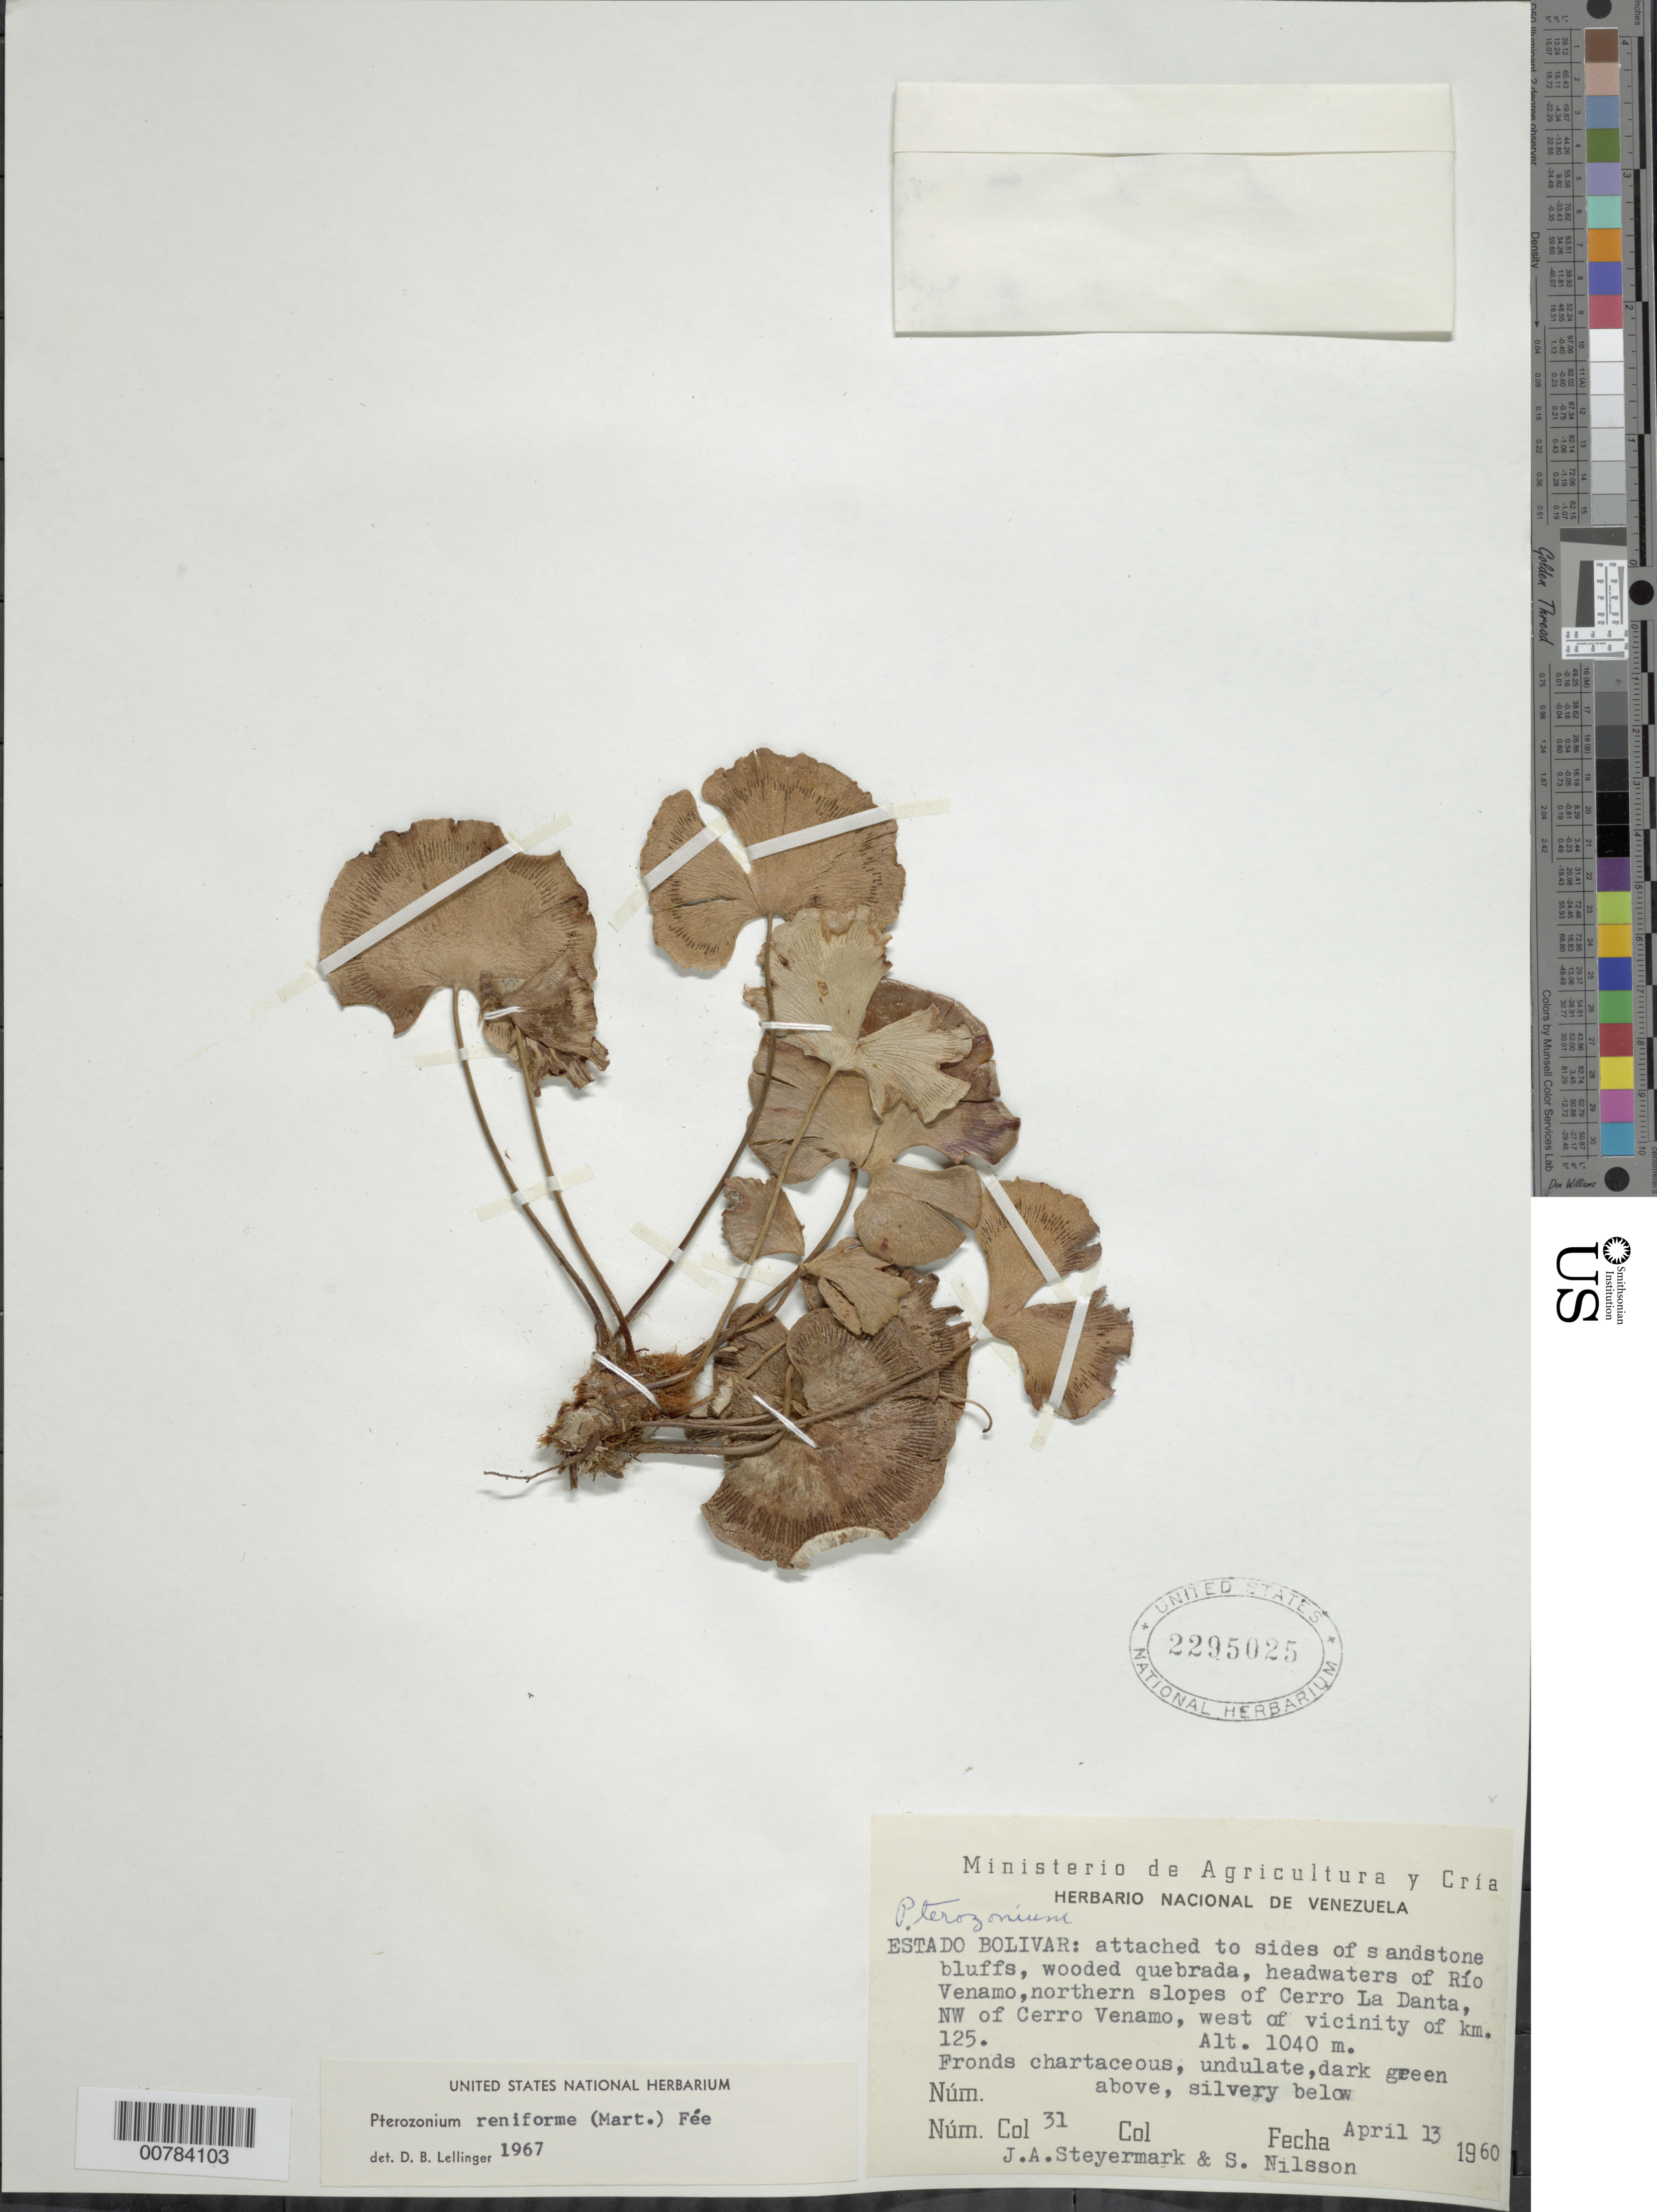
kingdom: Plantae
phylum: Tracheophyta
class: Polypodiopsida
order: Polypodiales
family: Pteridaceae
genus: Pterozonium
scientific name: Pterozonium reniforme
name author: (Mart.) Fée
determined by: Lellinger, David B., (BOT), Smithsonian Institution - National Museum of Natural History (UNITED STATES)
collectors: J. Steyermark & S. Nilsson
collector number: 60 31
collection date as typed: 13-Apr-60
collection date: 1960-04-13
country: Venezuela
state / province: Bolívar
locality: Río Venamo headwaters, W of vic of road campamento 125, on northern slopes of Cerro La Danta, NW of cerro Venamo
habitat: Sides of sandstone bluffs, wooded quebrada, headwaters,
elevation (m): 1040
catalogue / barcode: US 2295025